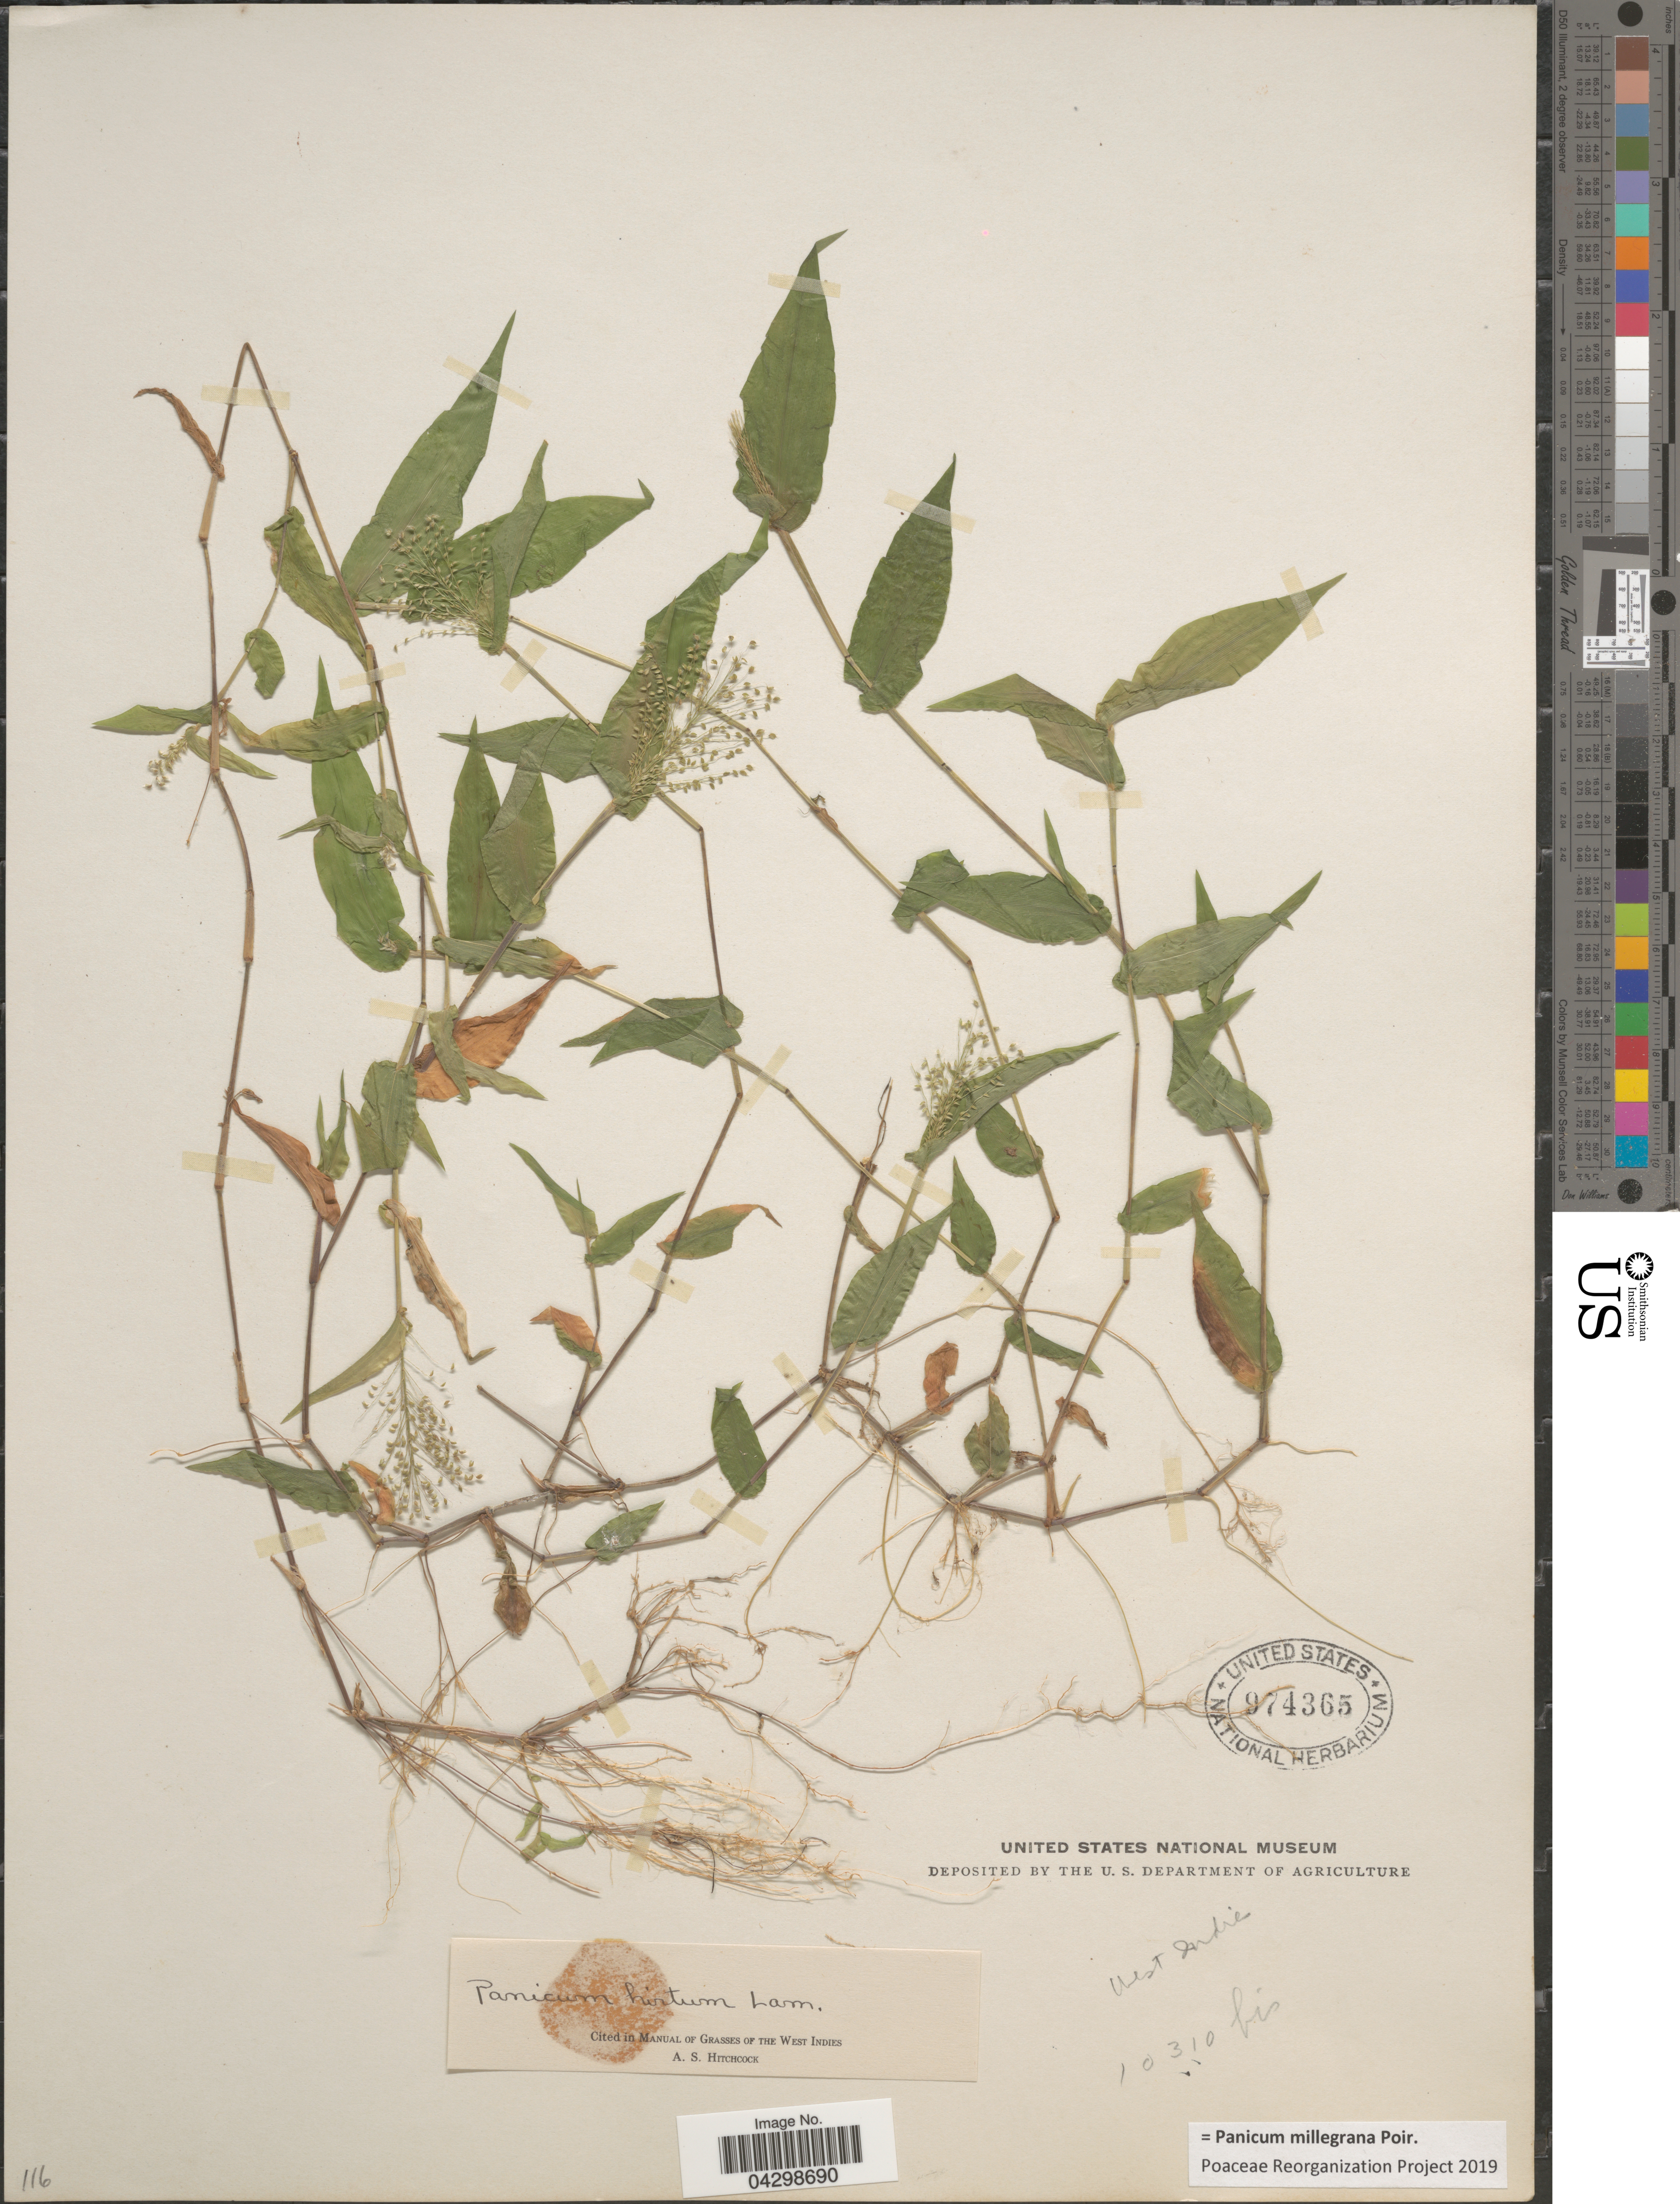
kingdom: Plantae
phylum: Tracheophyta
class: Liliopsida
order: Poales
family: Poaceae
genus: Panicum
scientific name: Panicum millegrana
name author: Poir.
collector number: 10310bis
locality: West Indies.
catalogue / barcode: US 974365